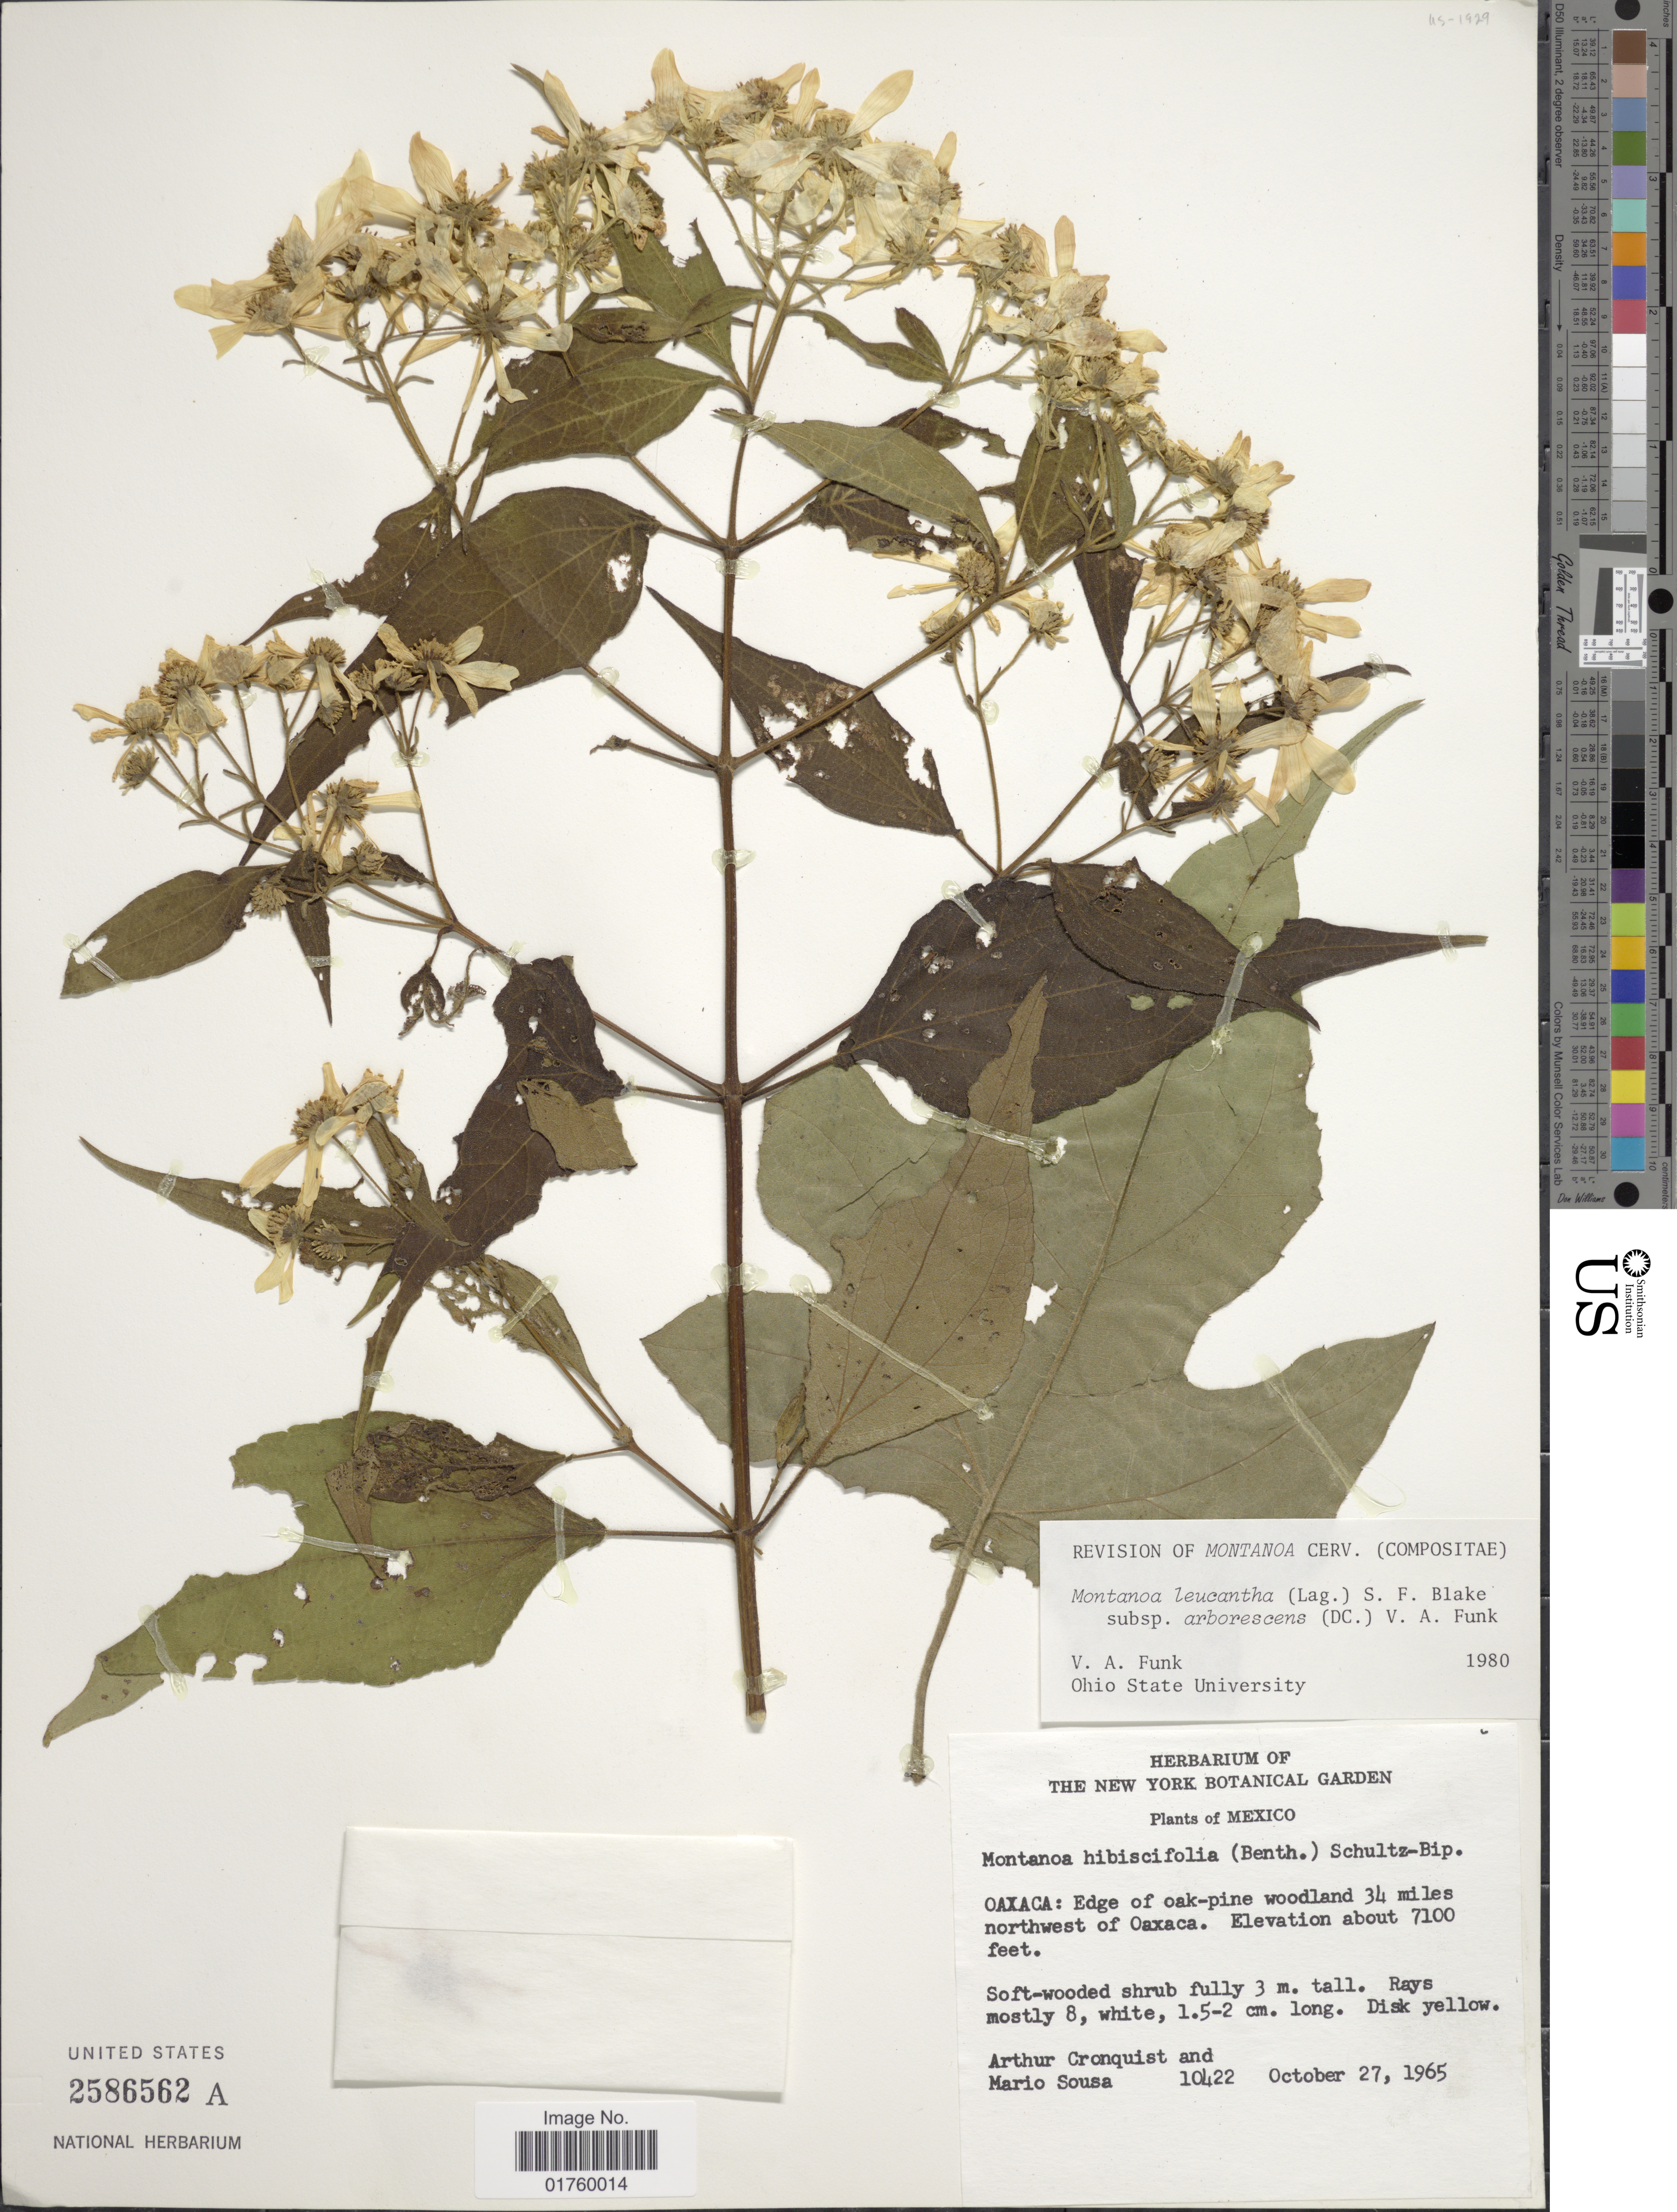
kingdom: Plantae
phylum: Tracheophyta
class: Magnoliopsida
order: Asterales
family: Asteraceae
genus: Montanoa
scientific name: Montanoa leucantha subsp. arborescens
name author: (DC.) V.A. Funk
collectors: A. J. Cronquist & M. Sousa S.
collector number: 10422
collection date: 1965-10-27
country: Mexico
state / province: Oaxaca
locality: Esge of oak-pine woodland 34 miles northwest of Oaxaca.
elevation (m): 2164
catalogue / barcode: US 2586562A